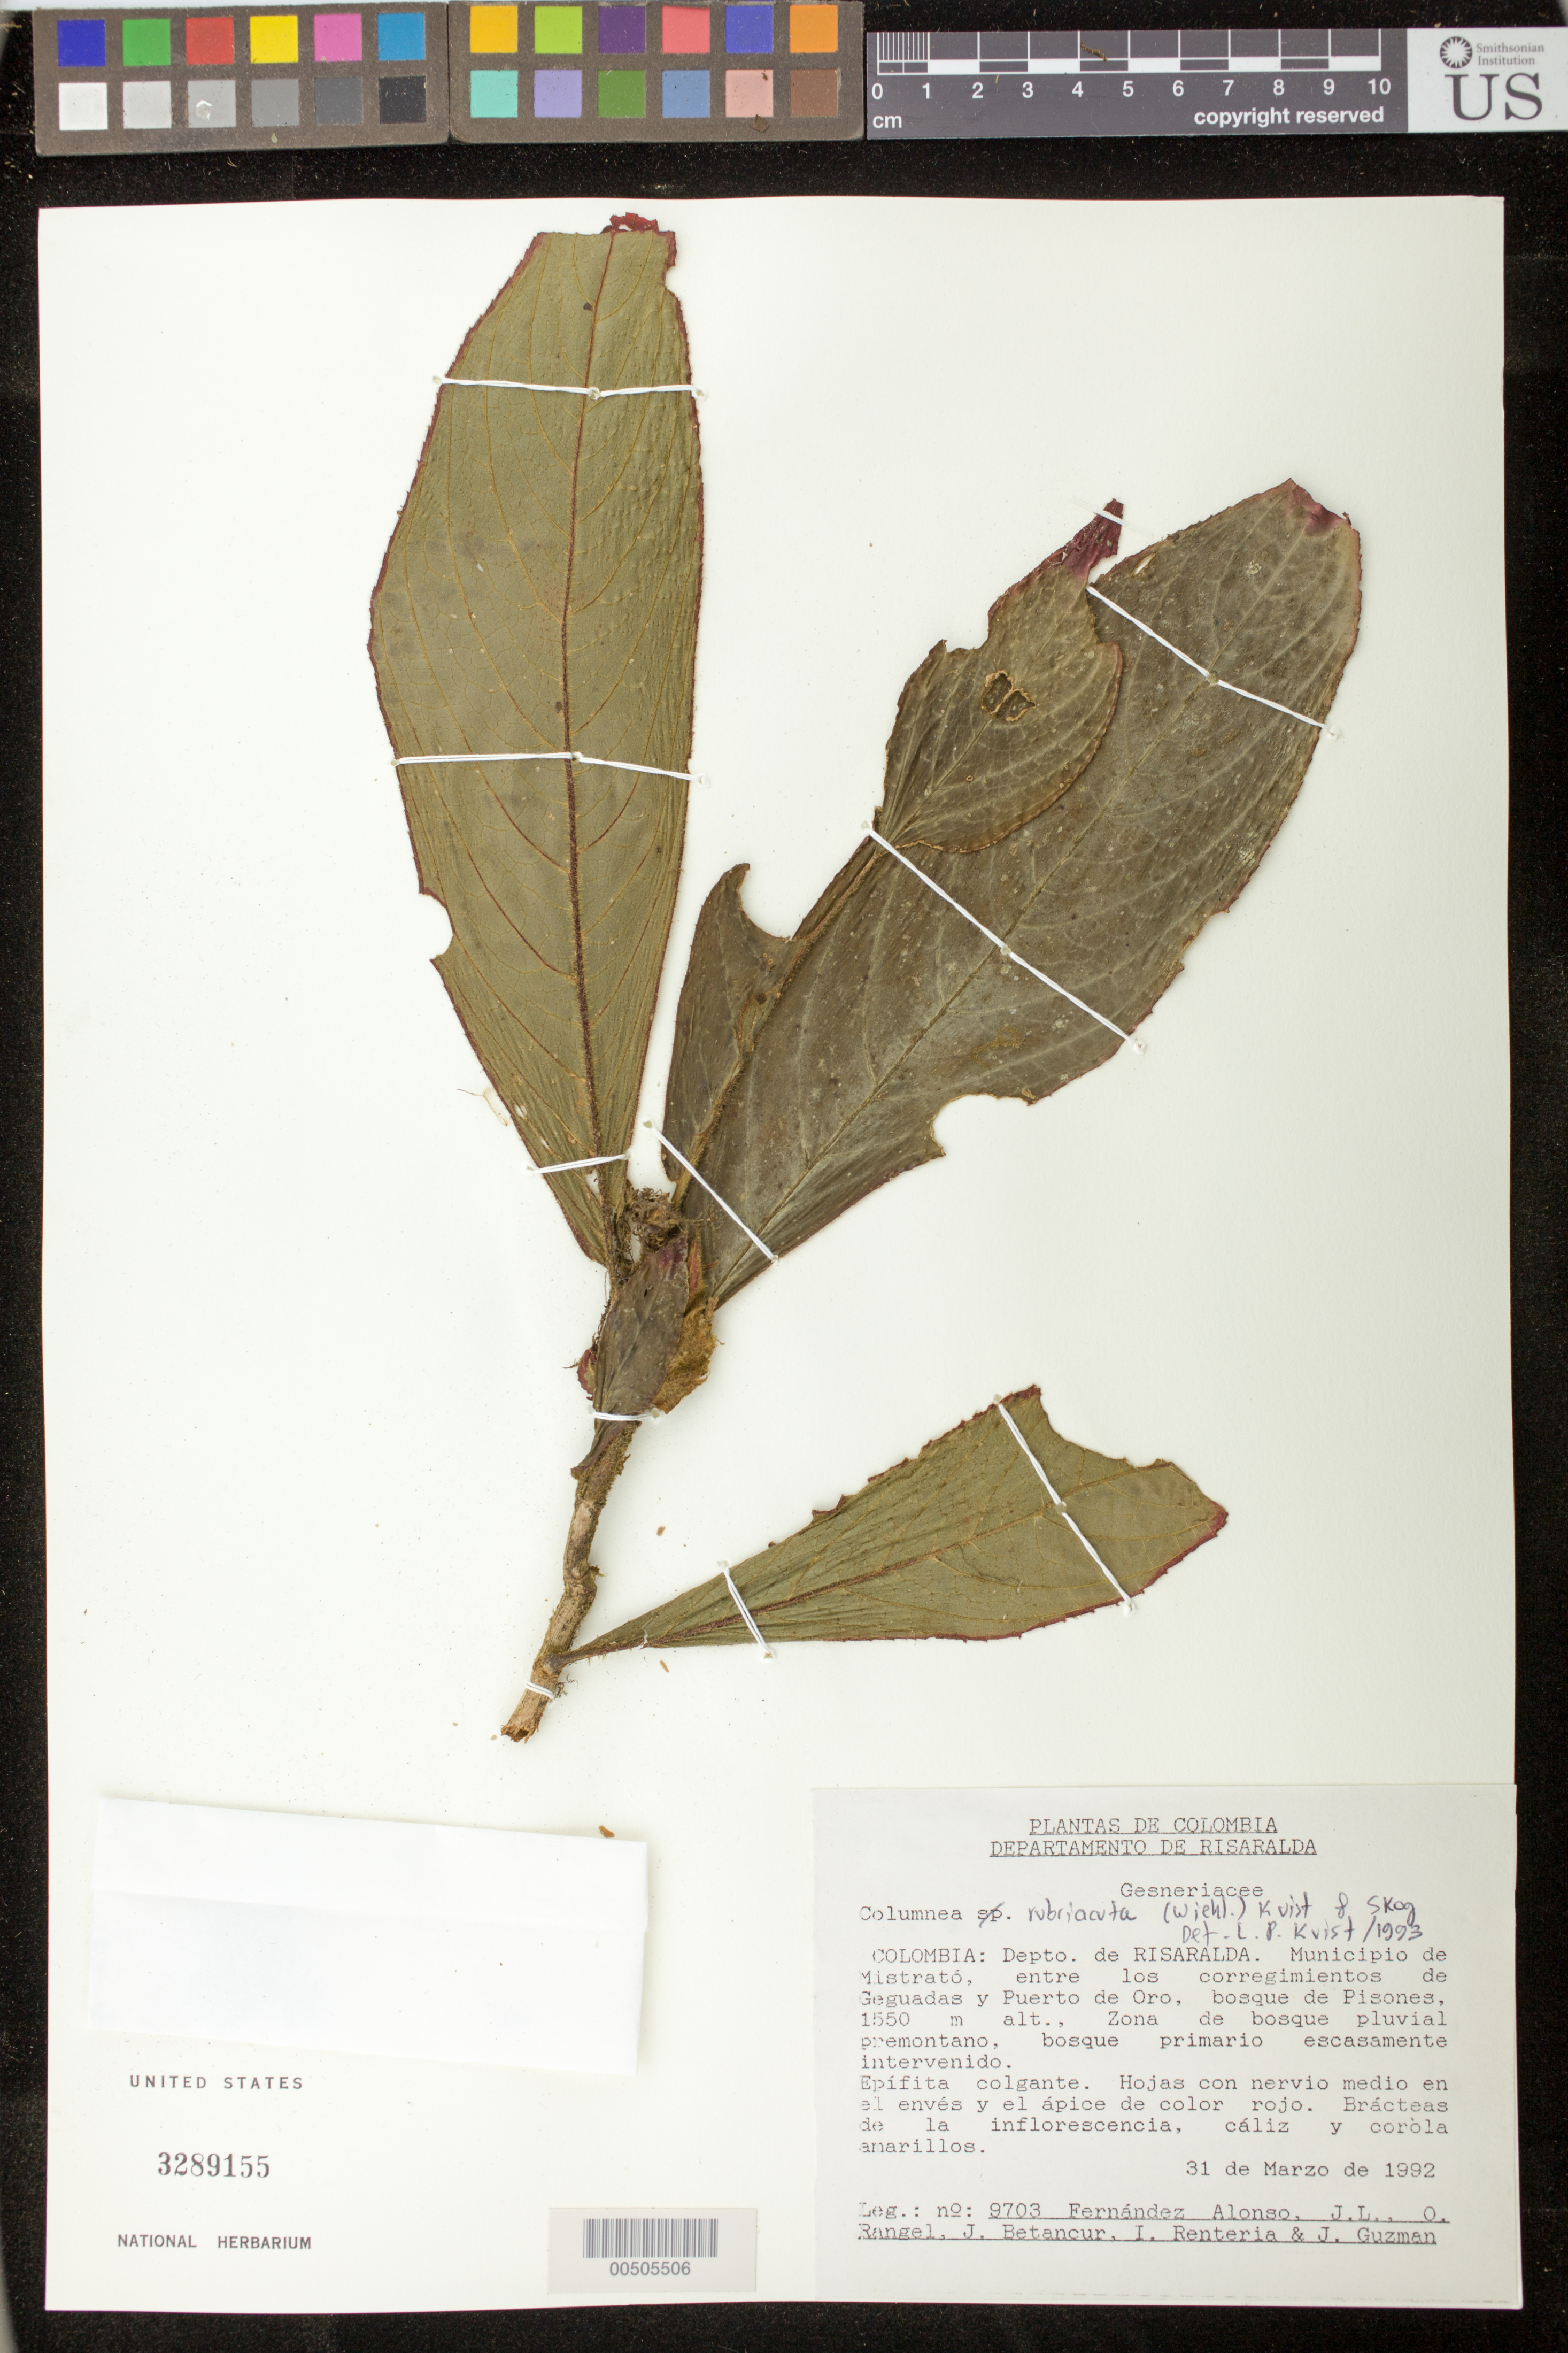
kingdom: Plantae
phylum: Tracheophyta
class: Magnoliopsida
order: Lamiales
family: Gesneriaceae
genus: Columnea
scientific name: Columnea rubriacuta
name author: (Wiehler) L.P. Kvist & L.E. Skog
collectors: J. L. Fernández-Alonso, J. O. Rangel Ch., J. C. Betancur, I. Renteria & J. Guzman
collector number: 9703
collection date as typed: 31 Mar 1992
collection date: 1992-03-31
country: Colombia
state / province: Risaralda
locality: Municipio de Mistrató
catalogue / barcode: US 3289155